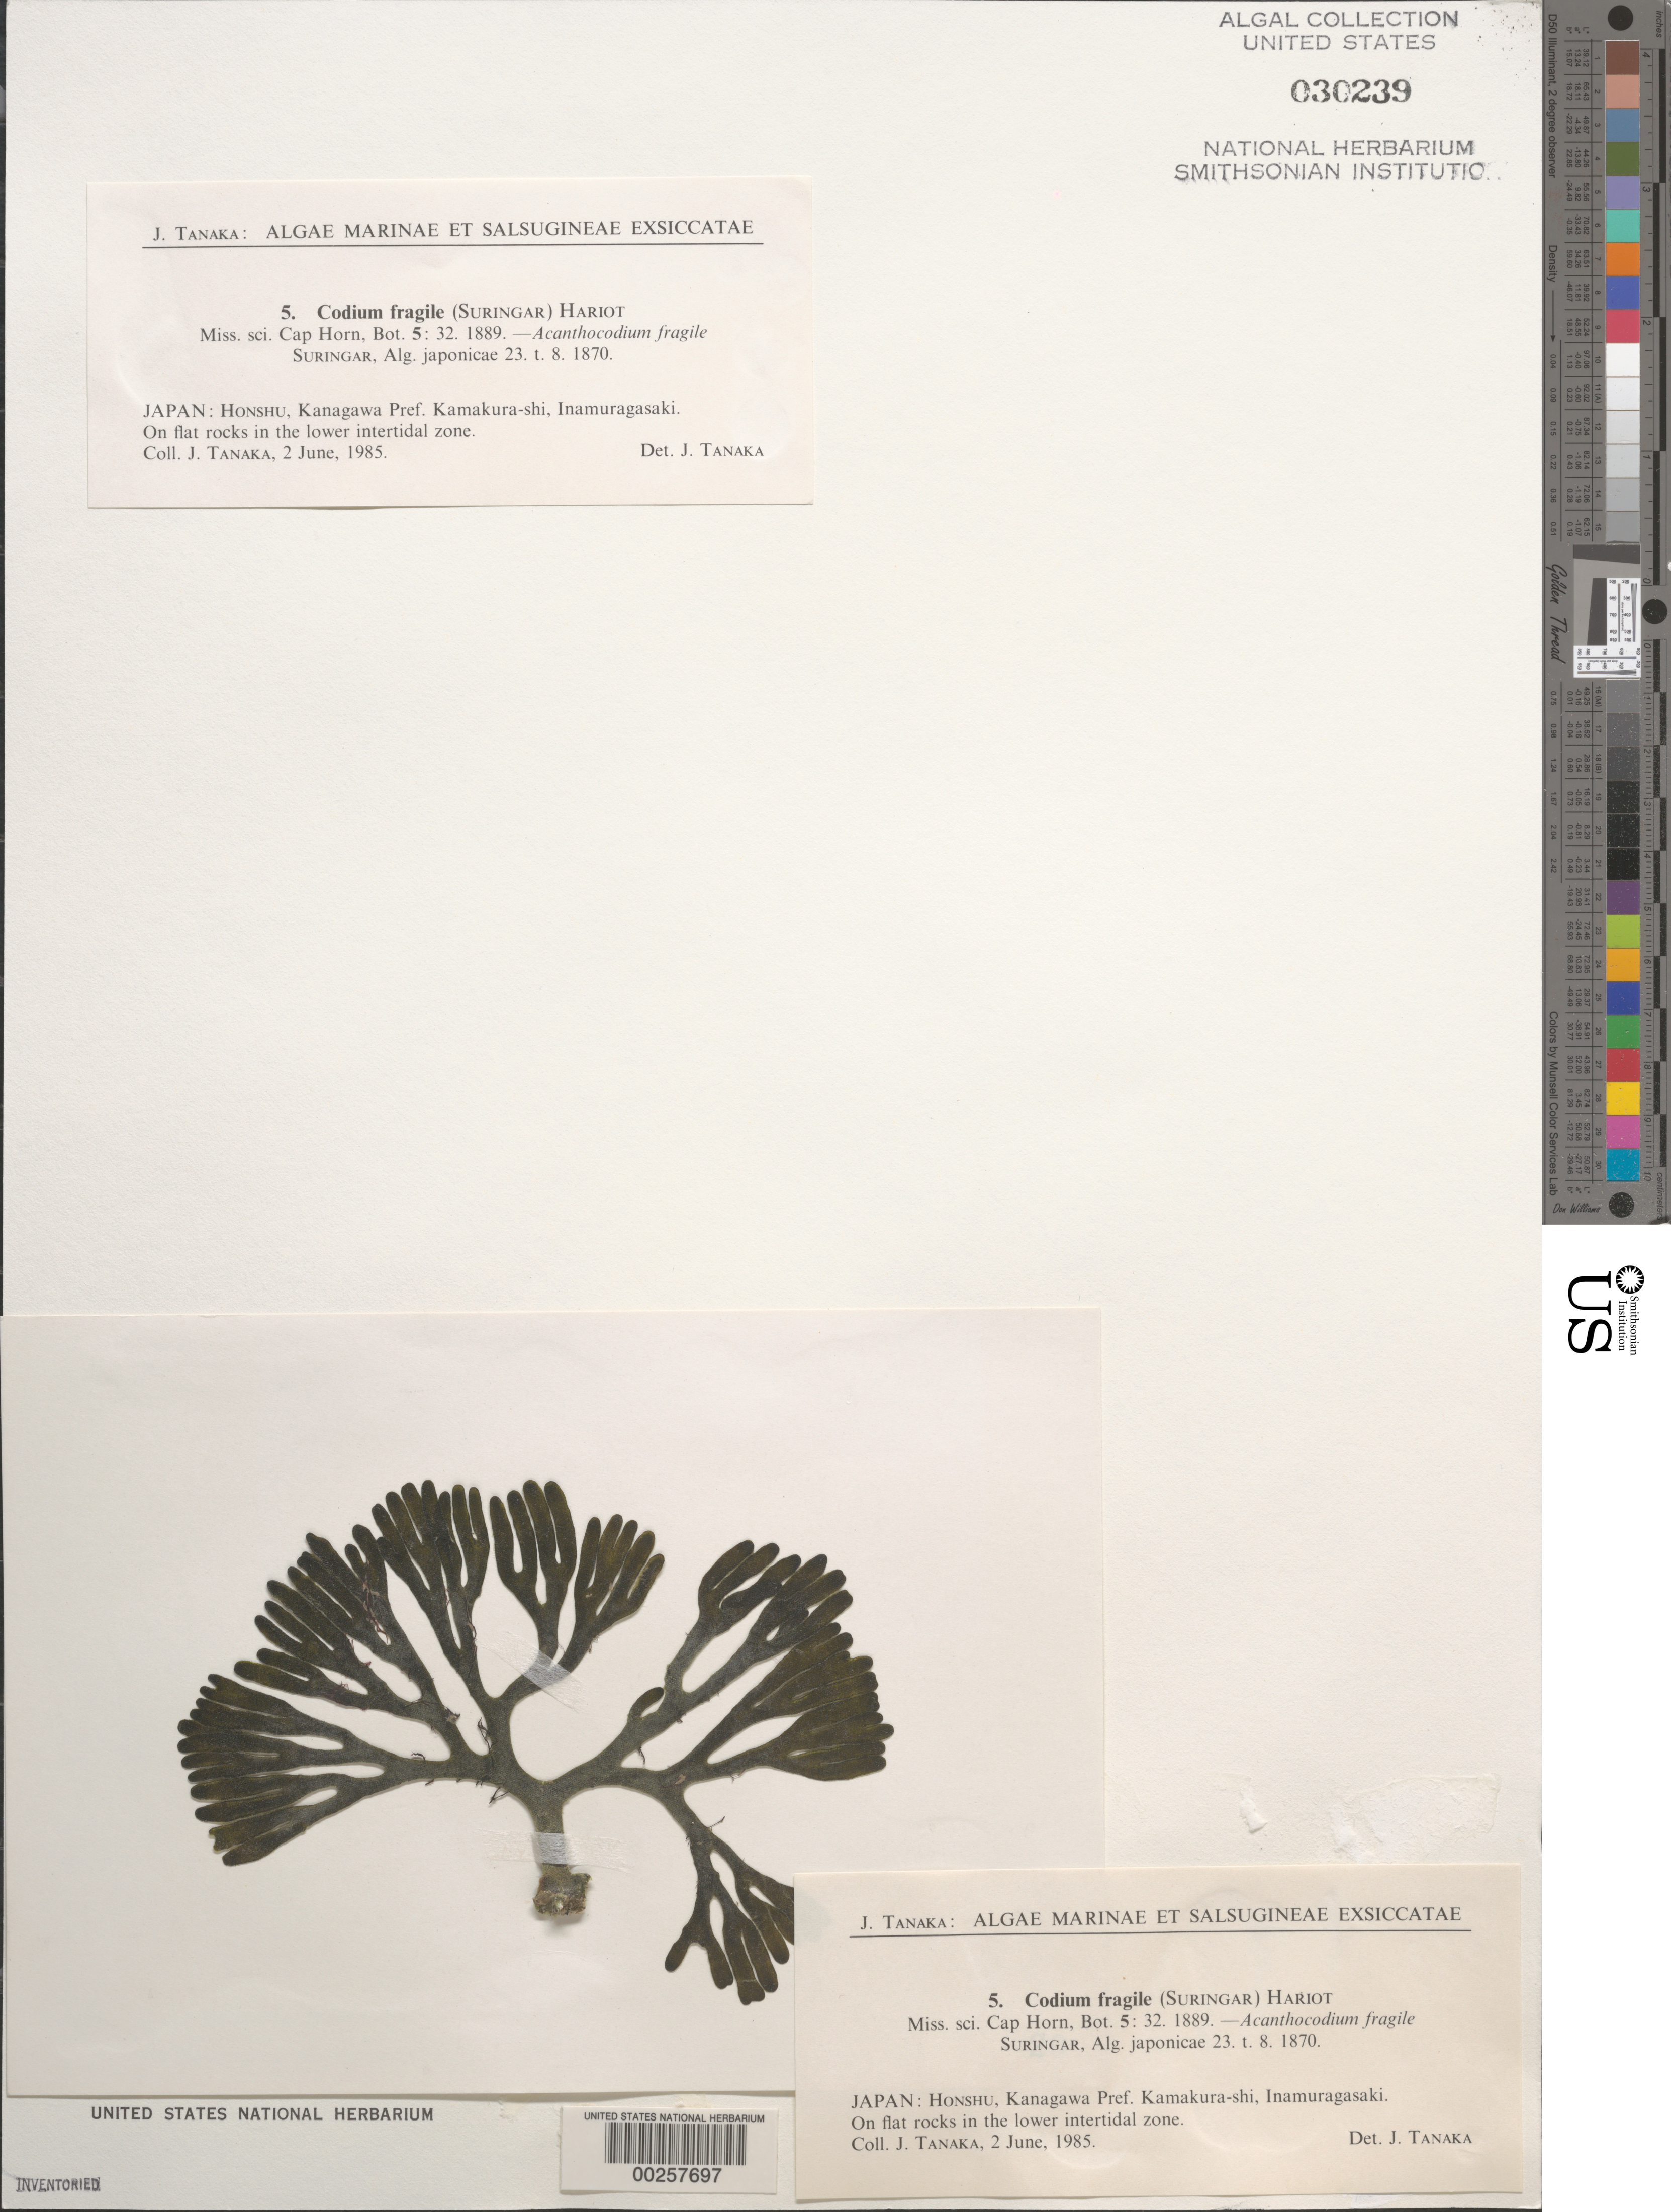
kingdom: Plantae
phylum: Chlorophyta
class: Ulvophyceae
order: Bryopsidales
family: Codiaceae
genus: Codium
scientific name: Codium fragile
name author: (Suringar) P. Hariot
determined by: Tanaka, J.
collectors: J. Tanaka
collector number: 5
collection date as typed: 02 Jun 1985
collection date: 1985-06-02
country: Japan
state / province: Kanagawa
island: Honshu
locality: Inamuragasaki, Kamakura-shi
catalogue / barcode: US 30239